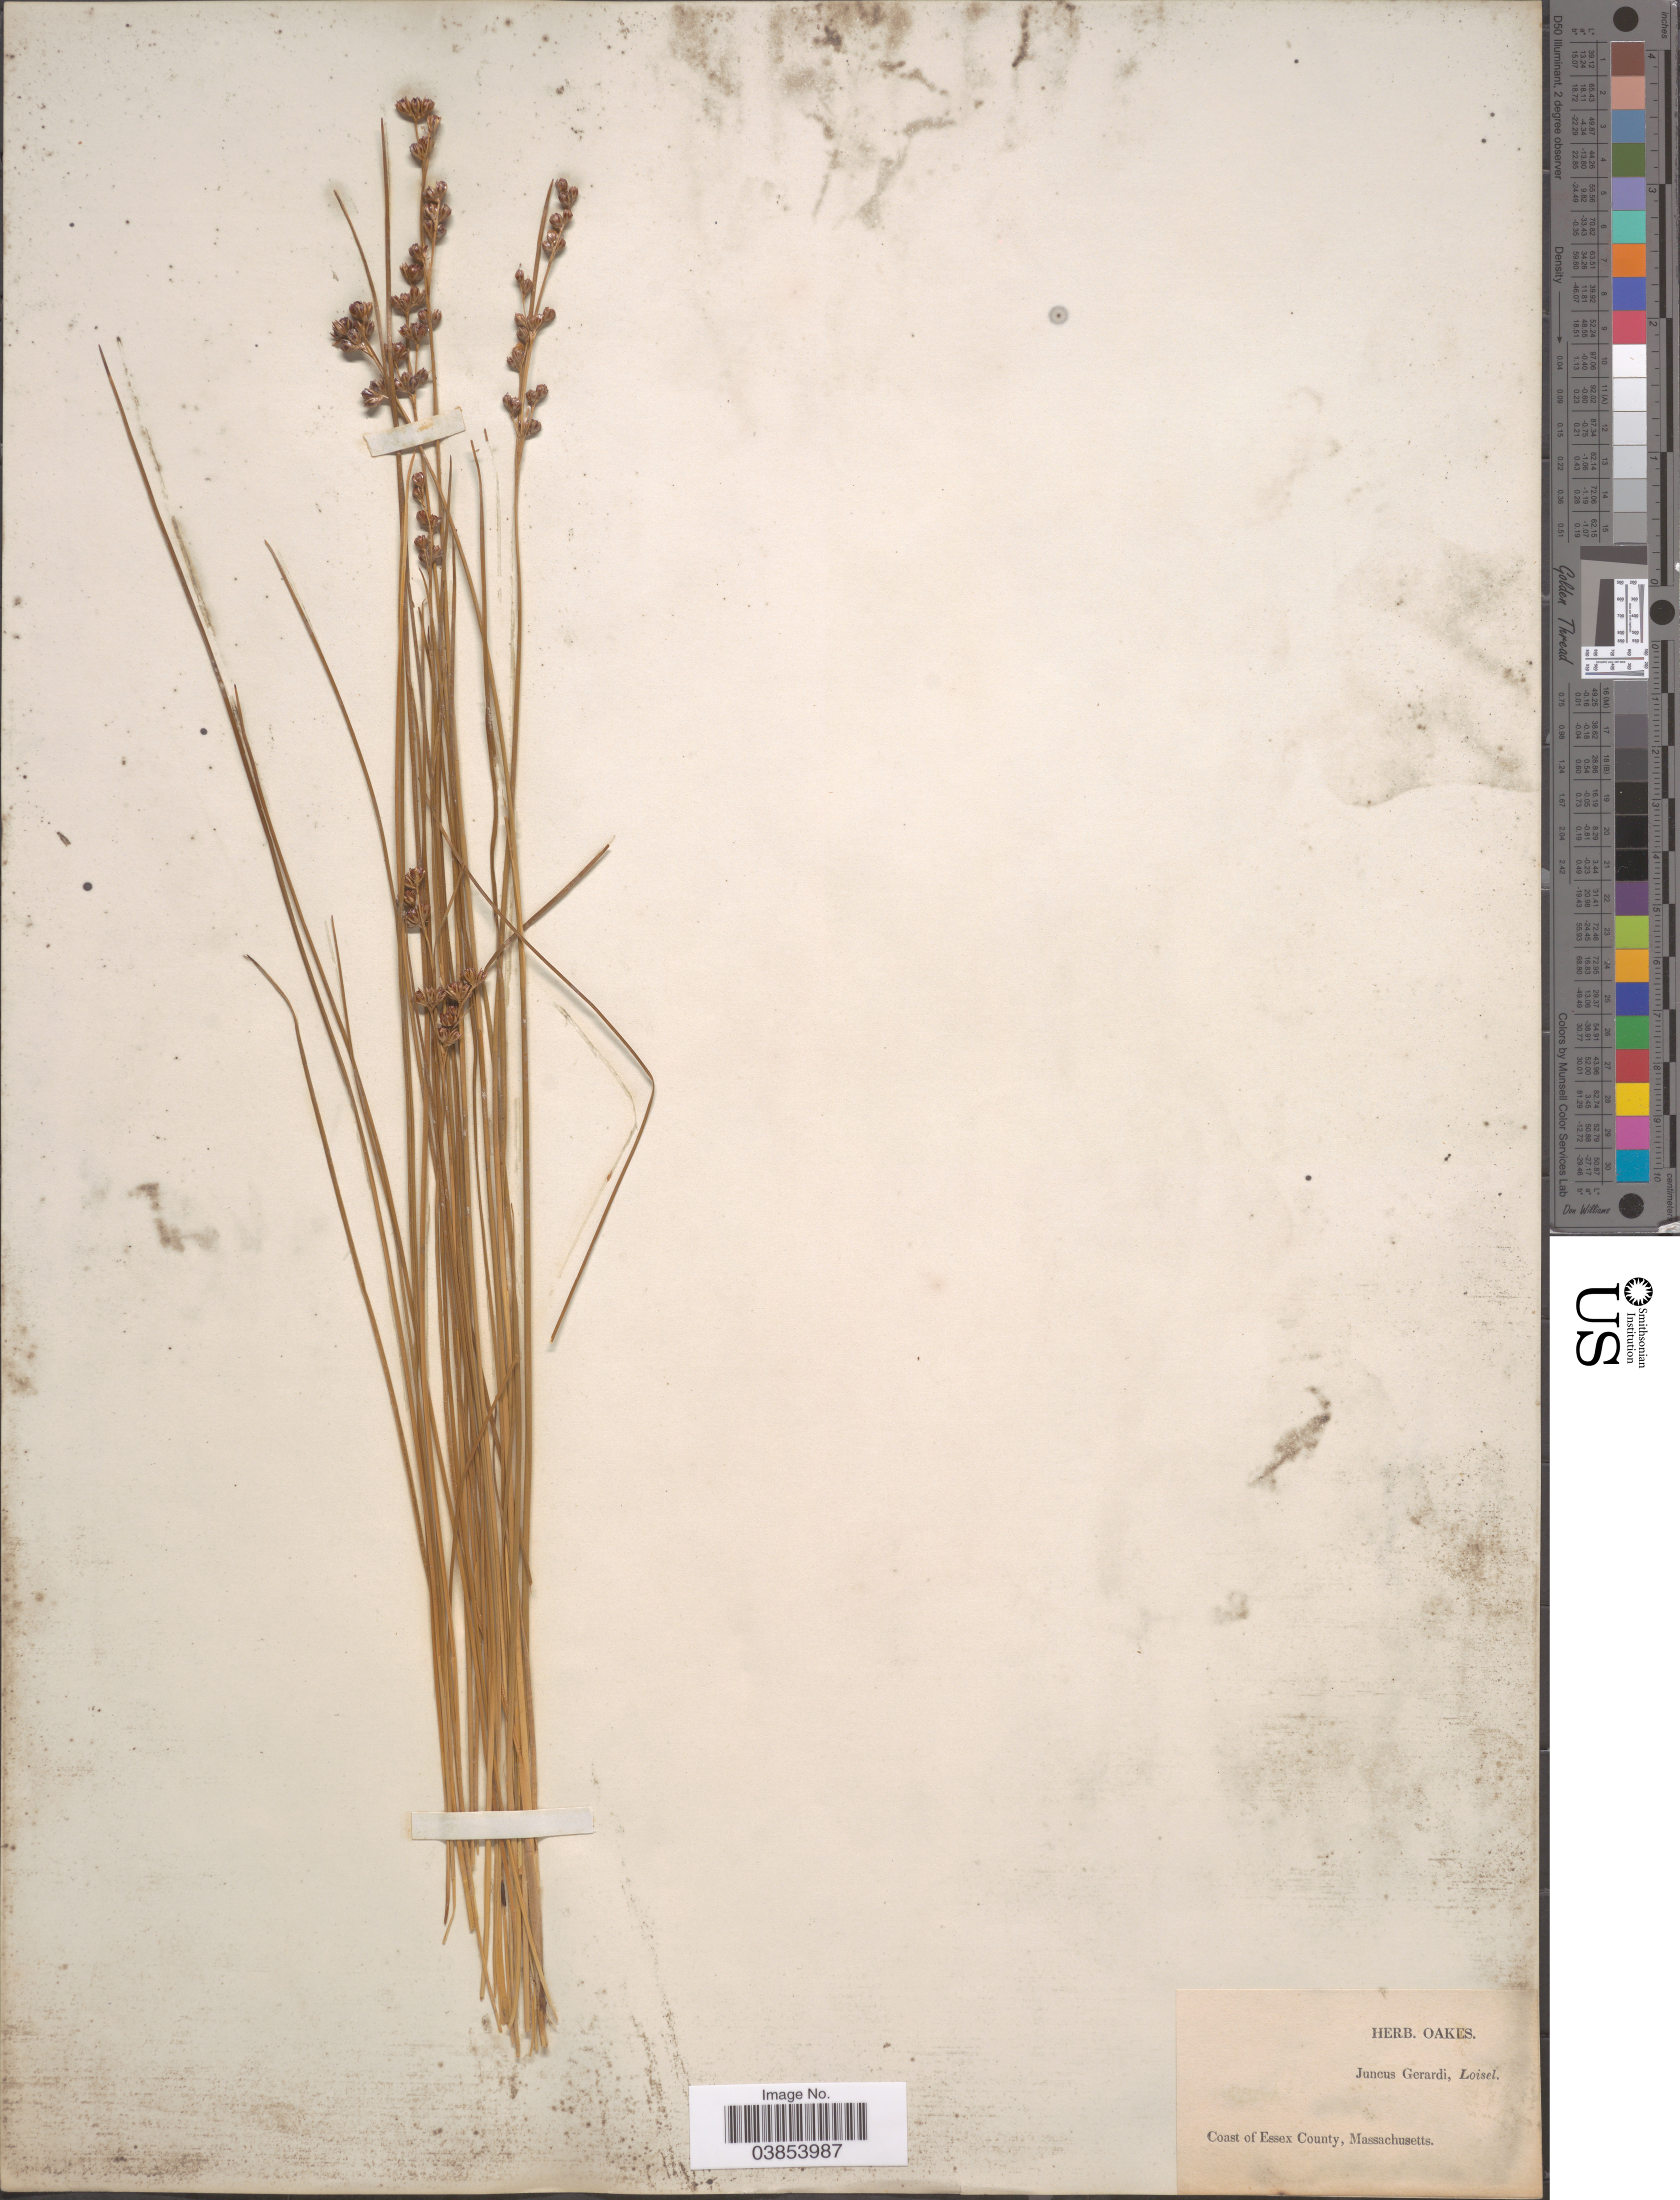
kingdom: Plantae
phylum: Tracheophyta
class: Liliopsida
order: Poales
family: Juncaceae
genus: Juncus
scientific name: Juncus gerardi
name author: Loisel.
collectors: ex herb. Oakes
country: United States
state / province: Massachusetts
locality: Coast of Essex County.